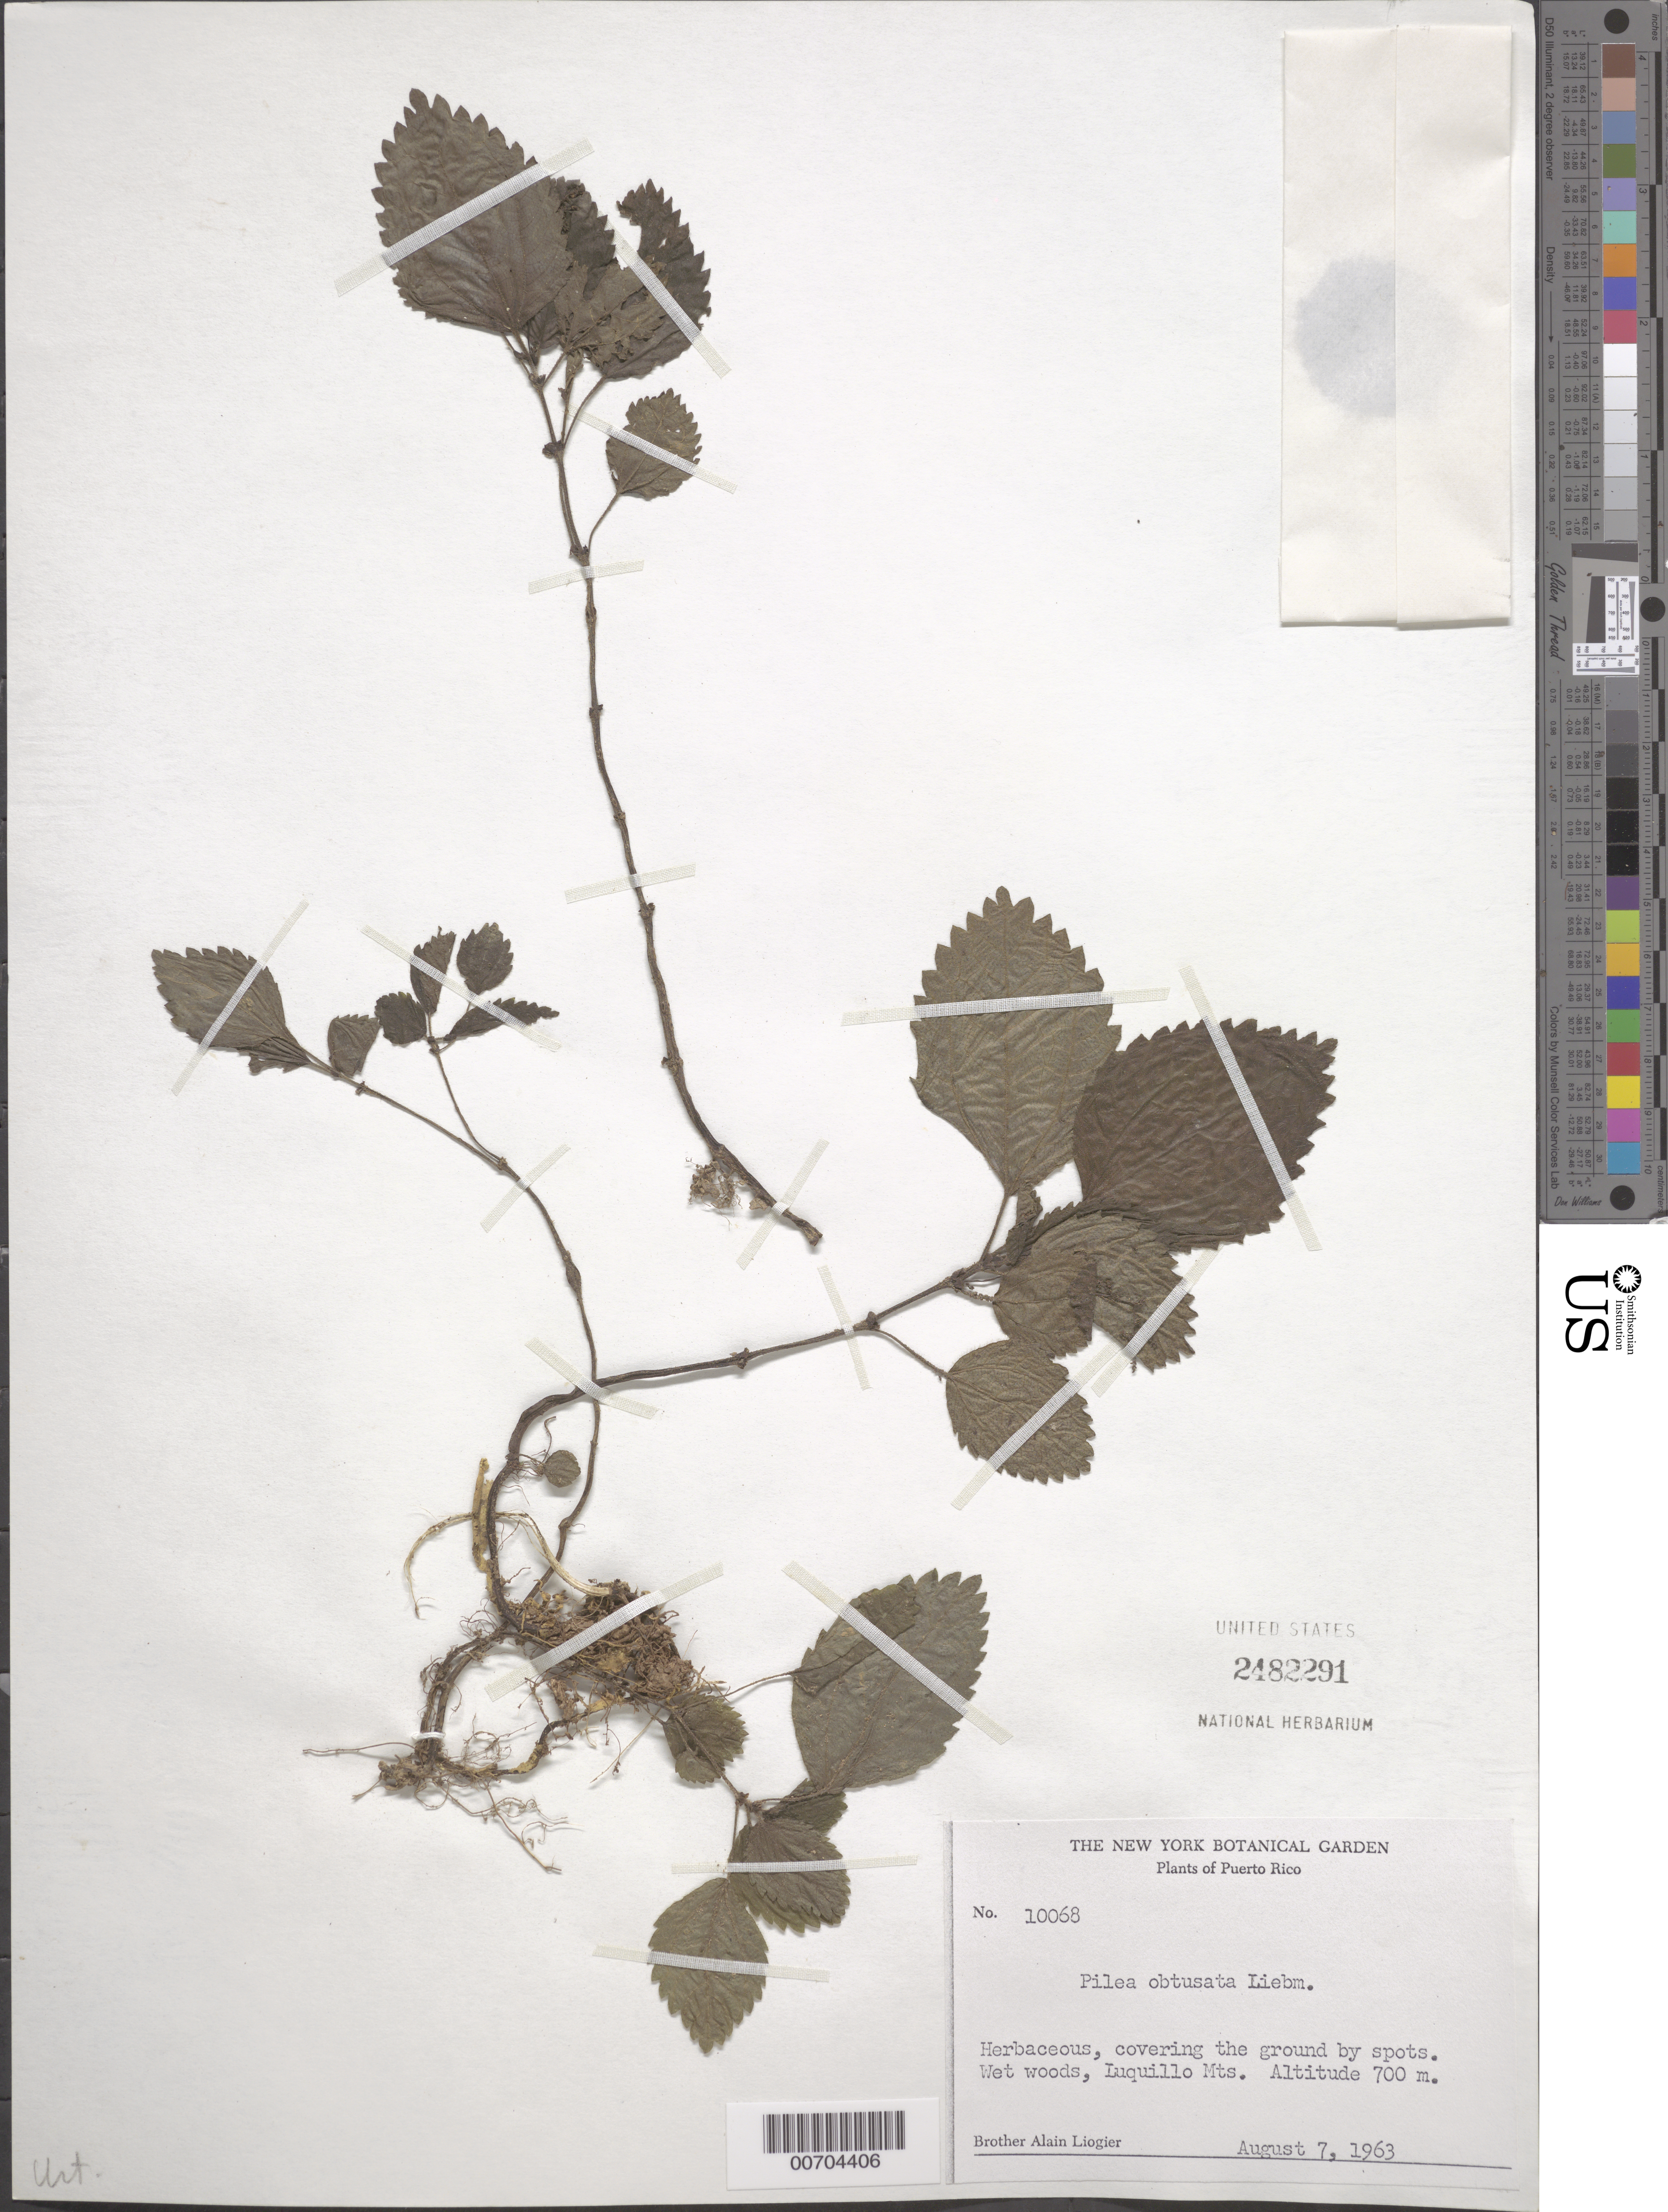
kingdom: Plantae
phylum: Tracheophyta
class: Magnoliopsida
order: Rosales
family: Urticaceae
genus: Pilea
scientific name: Pilea obtusata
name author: Liebm.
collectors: A. H. Liogier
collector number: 10068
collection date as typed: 07 Aug 1963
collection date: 1963-08-07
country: Puerto Rico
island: Greater Antilles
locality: Luquillo Mts.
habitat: Wet woods.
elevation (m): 700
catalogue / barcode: US 2482291